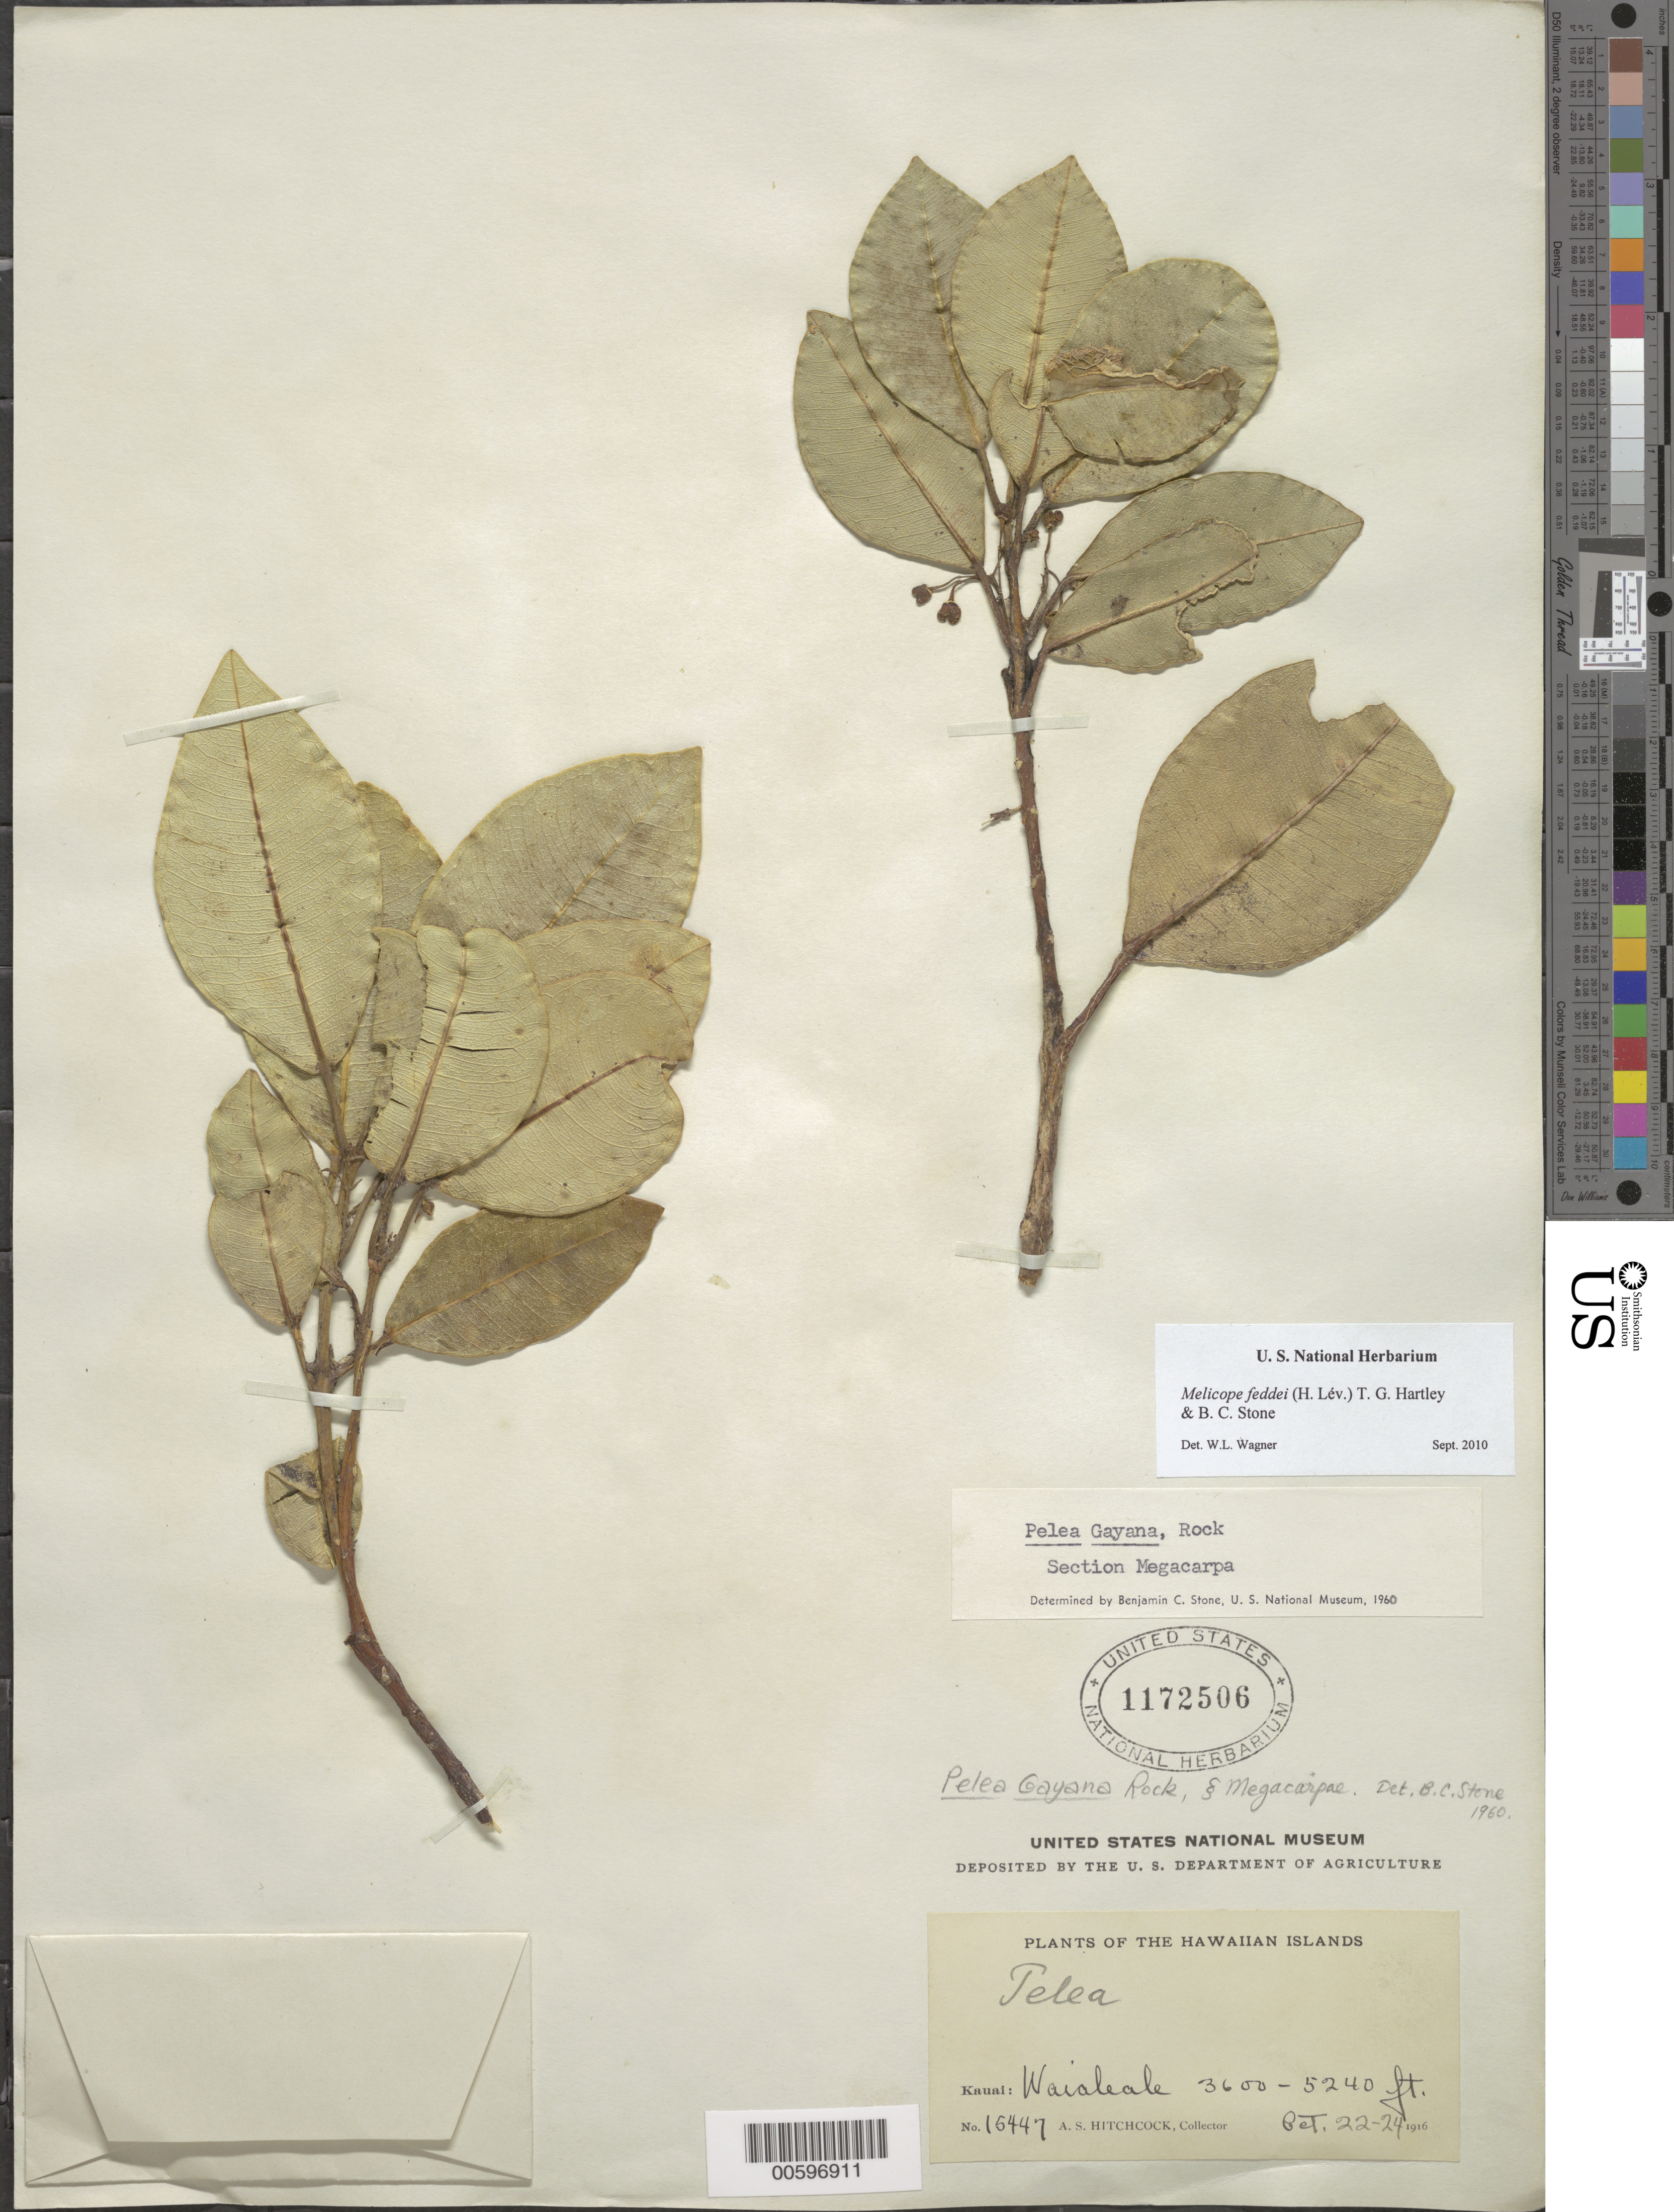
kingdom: Plantae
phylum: Tracheophyta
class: Magnoliopsida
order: Sapindales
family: Rutaceae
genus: Melicope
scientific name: Melicope feddei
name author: (H. Lév.) T.G. Hartley & B.C. Stone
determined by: Wagner, W. L., (BOT), Smithsonian Institution - National Museum of Natural History (UNITED STATES)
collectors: A. S. Hitchcock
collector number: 15447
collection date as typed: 22 Oct 1916 to 24 Oct 1916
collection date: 1916-10-22/1916-10-24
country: United States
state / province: Hawaii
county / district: Kauai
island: Kaua'i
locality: Waialeale.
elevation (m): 1097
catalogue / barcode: US 1172506